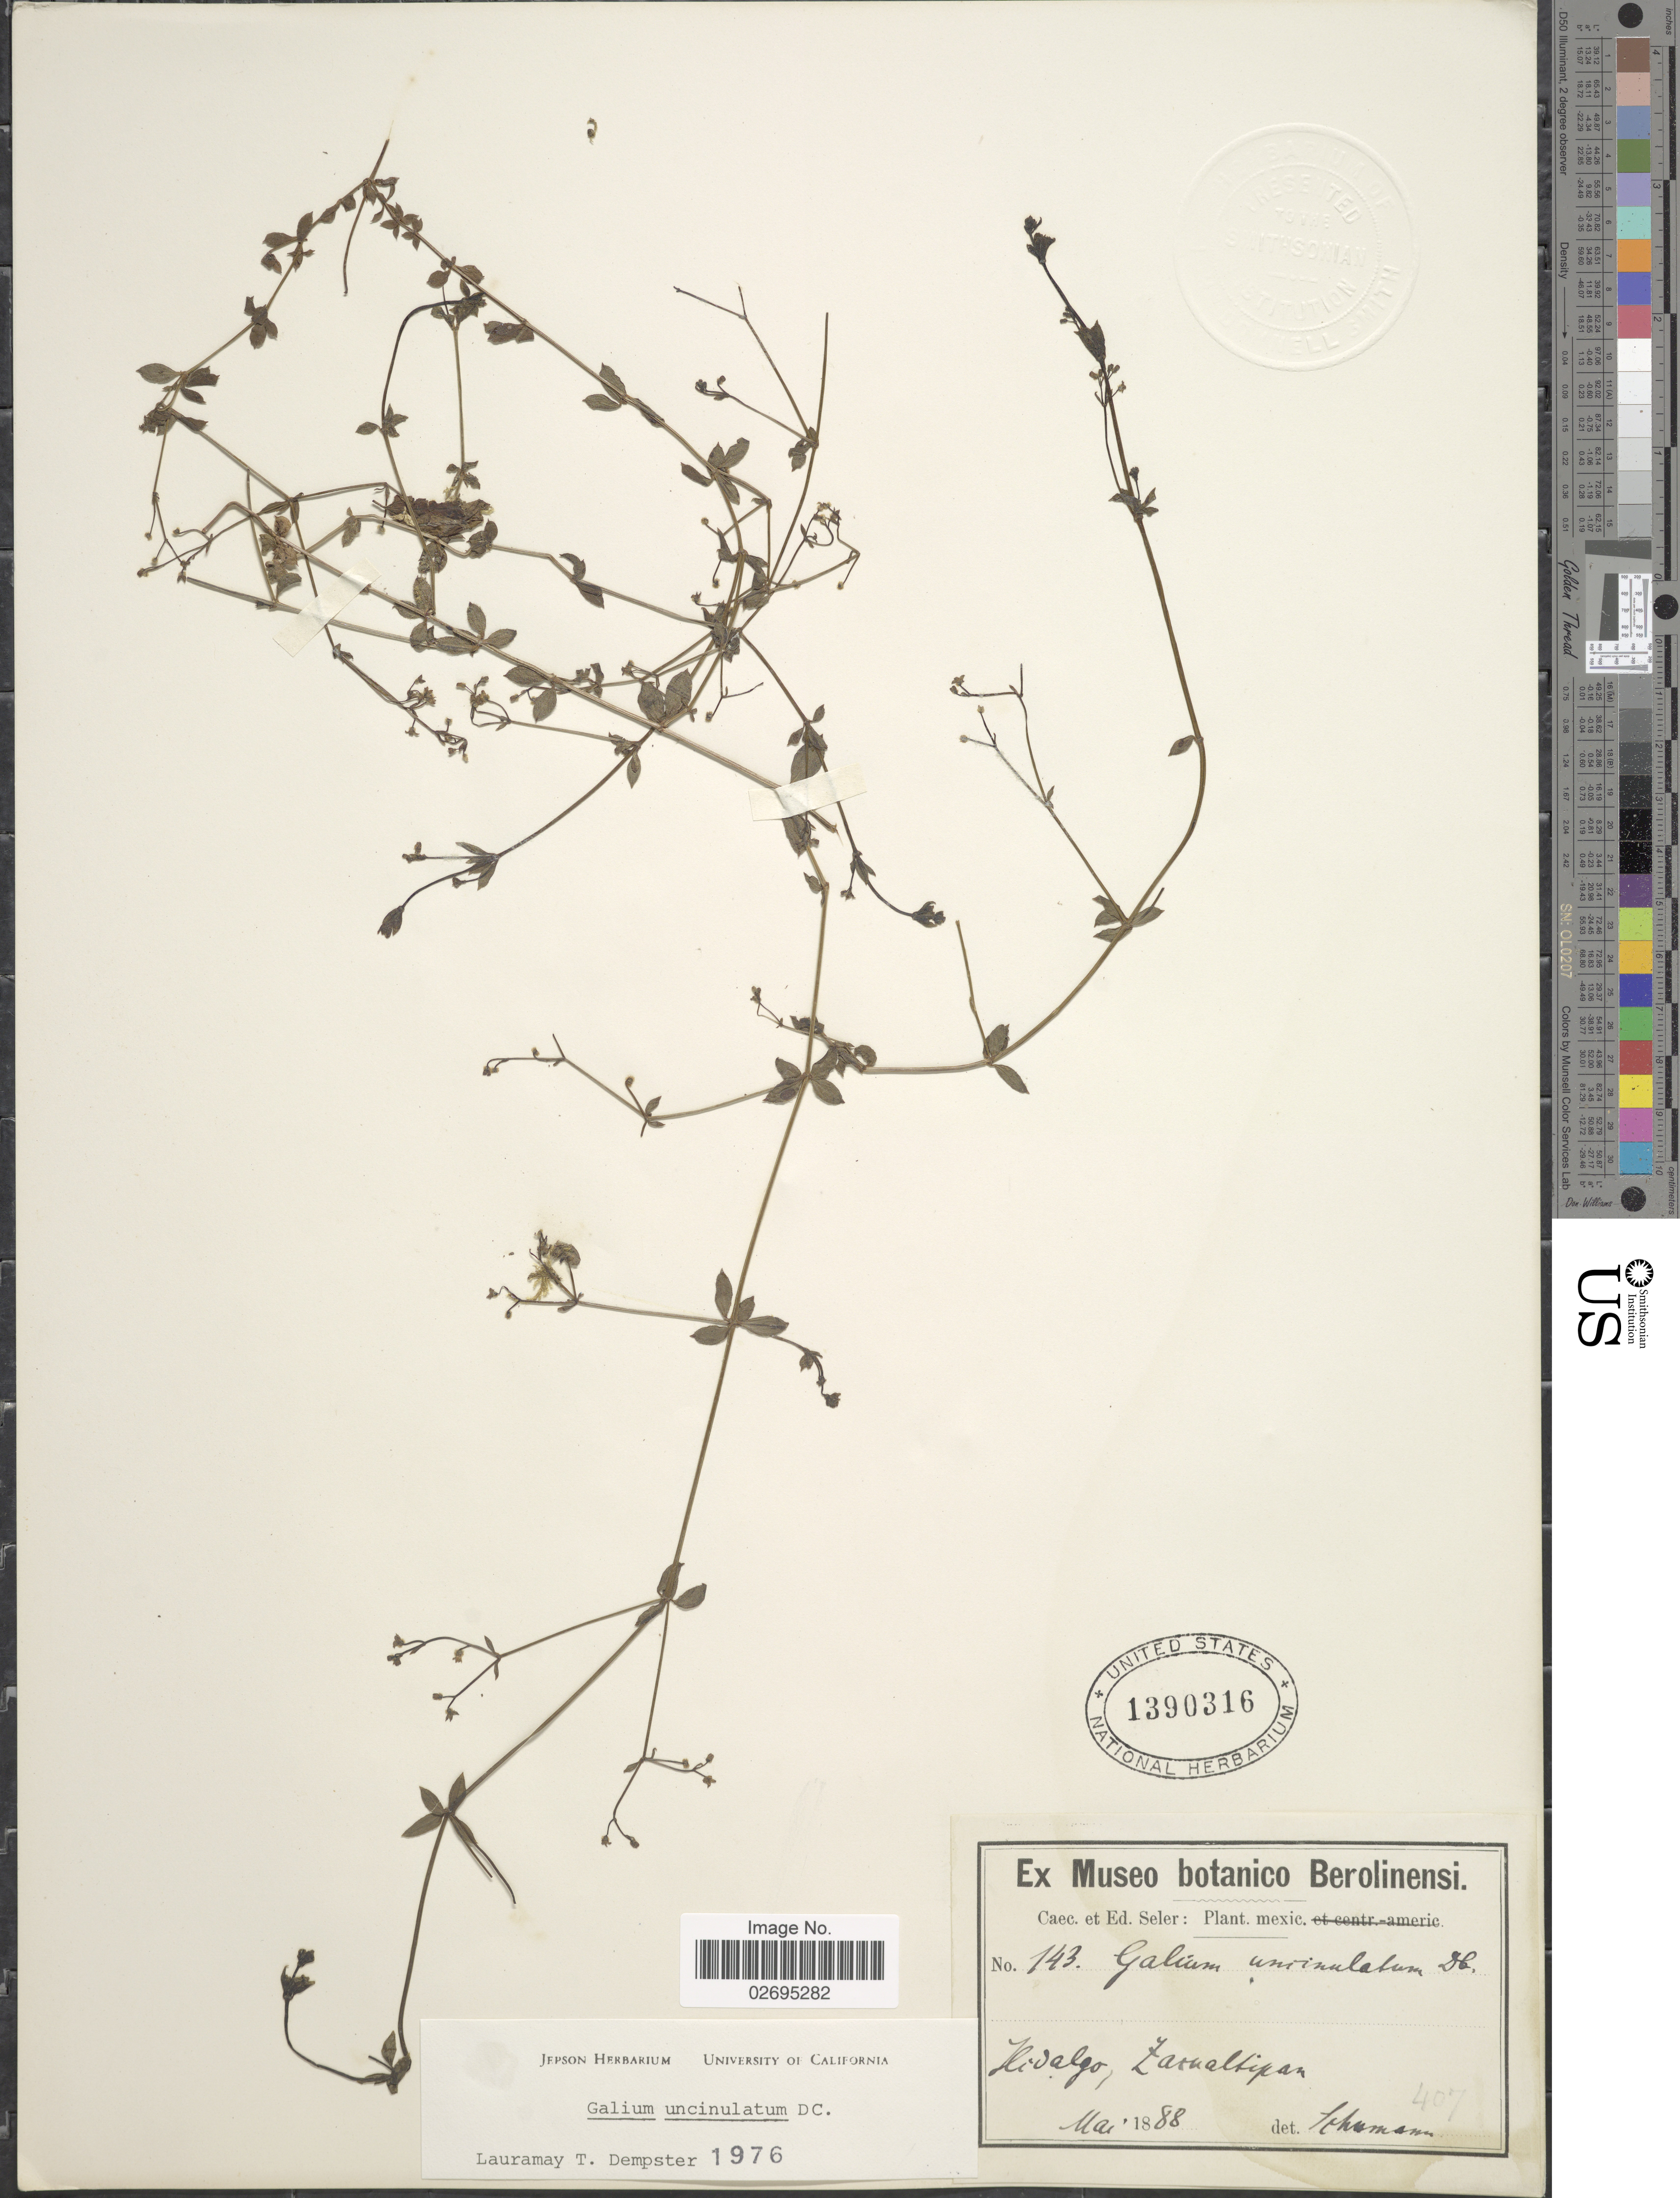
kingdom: Plantae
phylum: Tracheophyta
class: Magnoliopsida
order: Gentianales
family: Rubiaceae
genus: Galium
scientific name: Galium uncinulatum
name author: DC.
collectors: C. Seler & E. G. Seler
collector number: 143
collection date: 1888-05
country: Mexico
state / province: Hidalgo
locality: Zacualtipan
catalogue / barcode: US 1390316